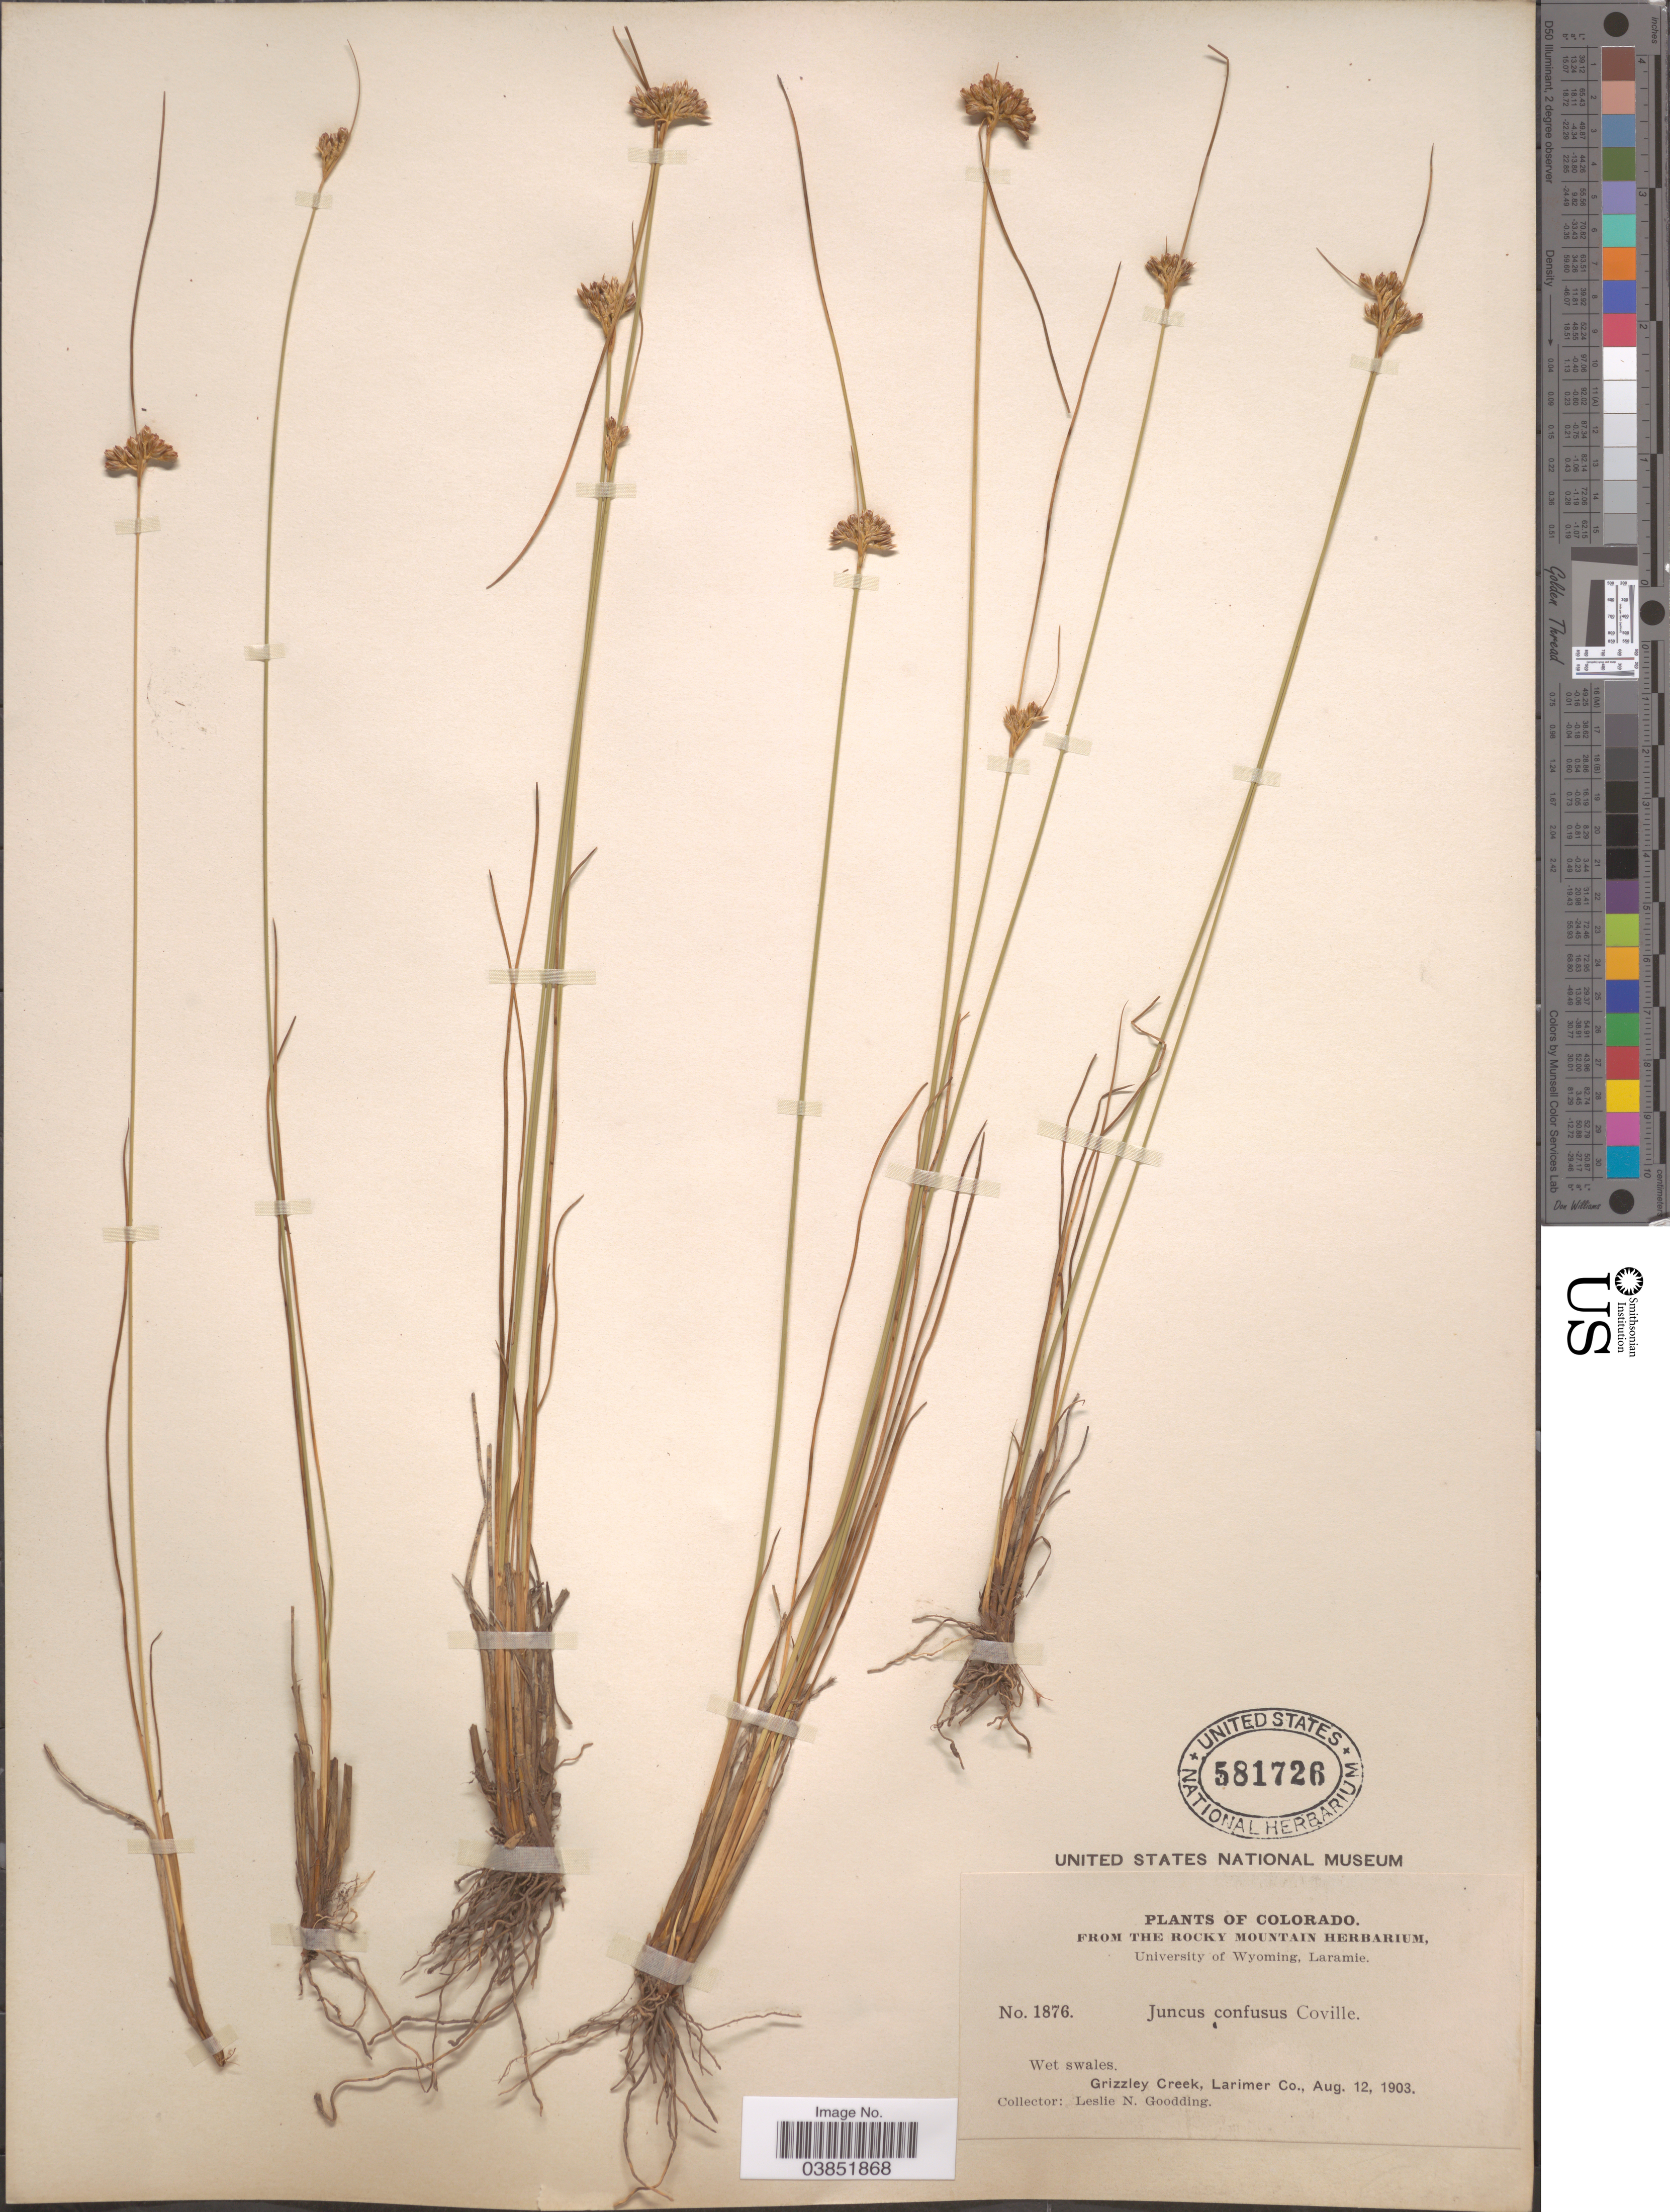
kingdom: Plantae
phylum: Tracheophyta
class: Liliopsida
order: Poales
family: Juncaceae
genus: Juncus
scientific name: Juncus confusus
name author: Coville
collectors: L. N. Goodding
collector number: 1876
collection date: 1903-08-12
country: United States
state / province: Colorado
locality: Wet swales. Grizzley Creek, Larimer Co.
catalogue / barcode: US 581726